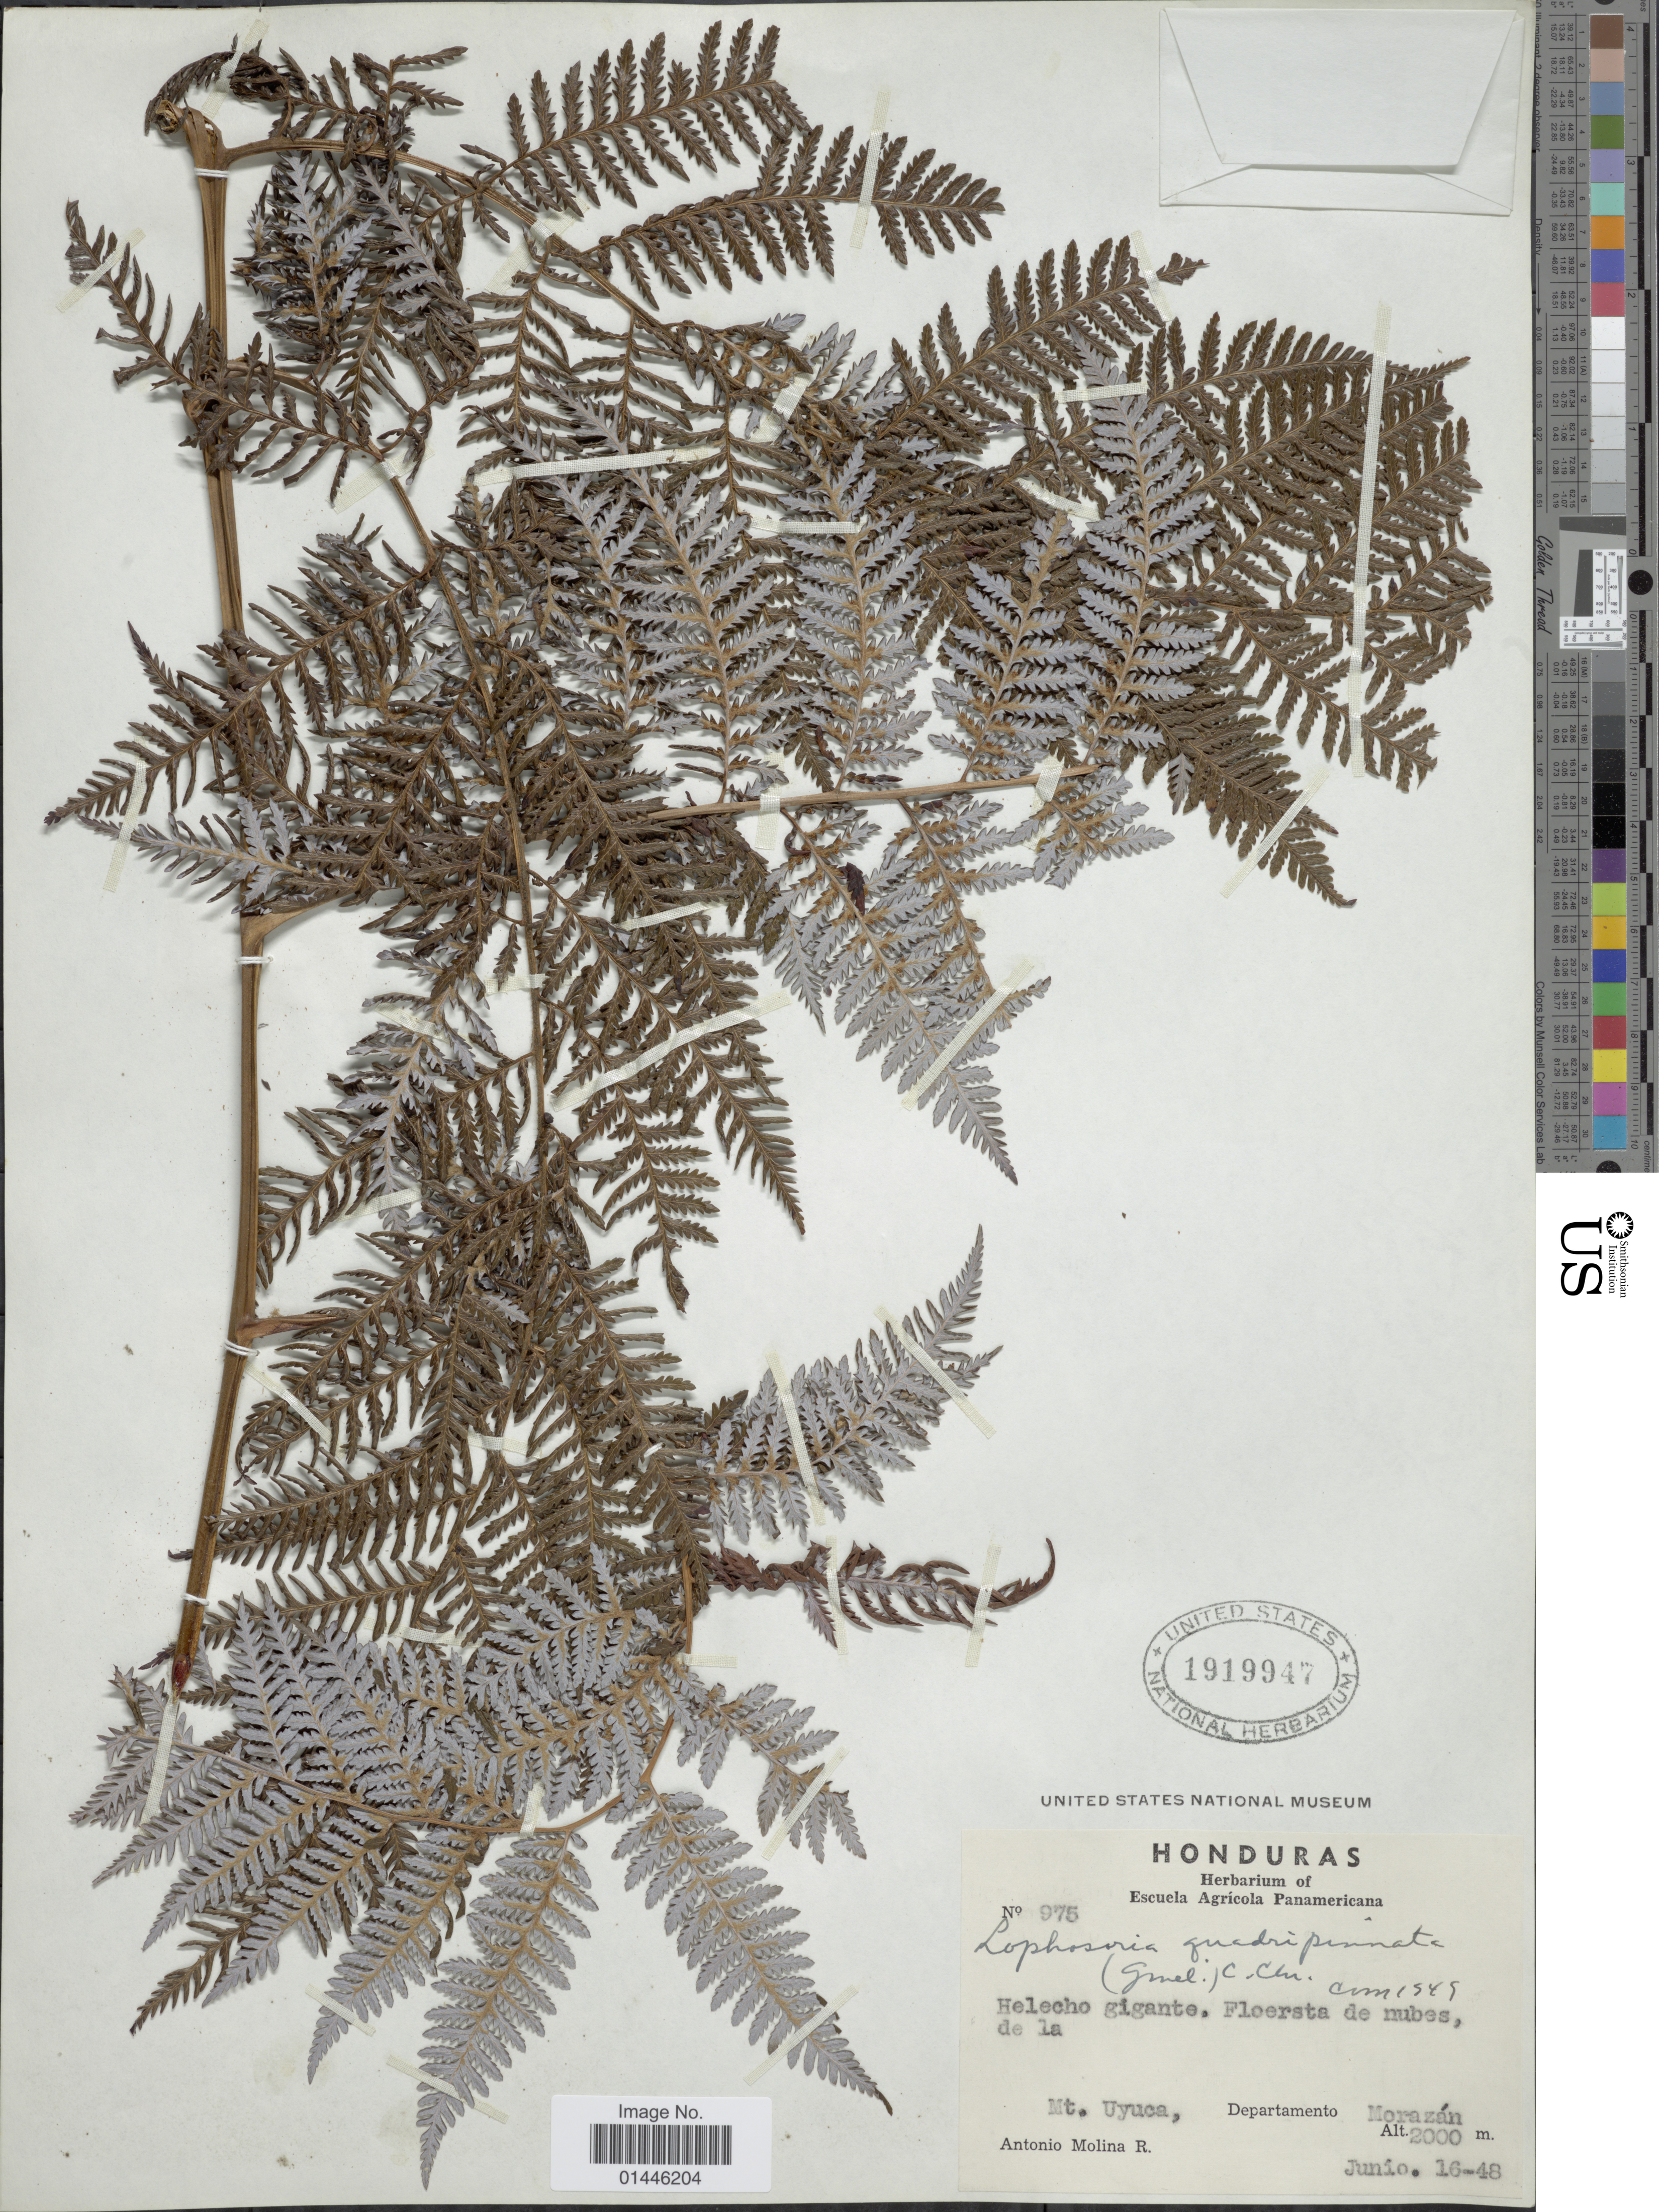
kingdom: Plantae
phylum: Tracheophyta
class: Polypodiopsida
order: Cyatheales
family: Dicksoniaceae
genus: Lophosoria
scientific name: Lophosoria quadripinnata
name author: (J.F. Gmel.) C. Chr.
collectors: A. Molina R.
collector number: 975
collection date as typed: Transcribed d/m/y: 16/6/48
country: Honduras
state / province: Fco. Morazán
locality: Mt. Uyuca. Departamento Morazán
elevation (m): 2000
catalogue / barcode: US 1919947